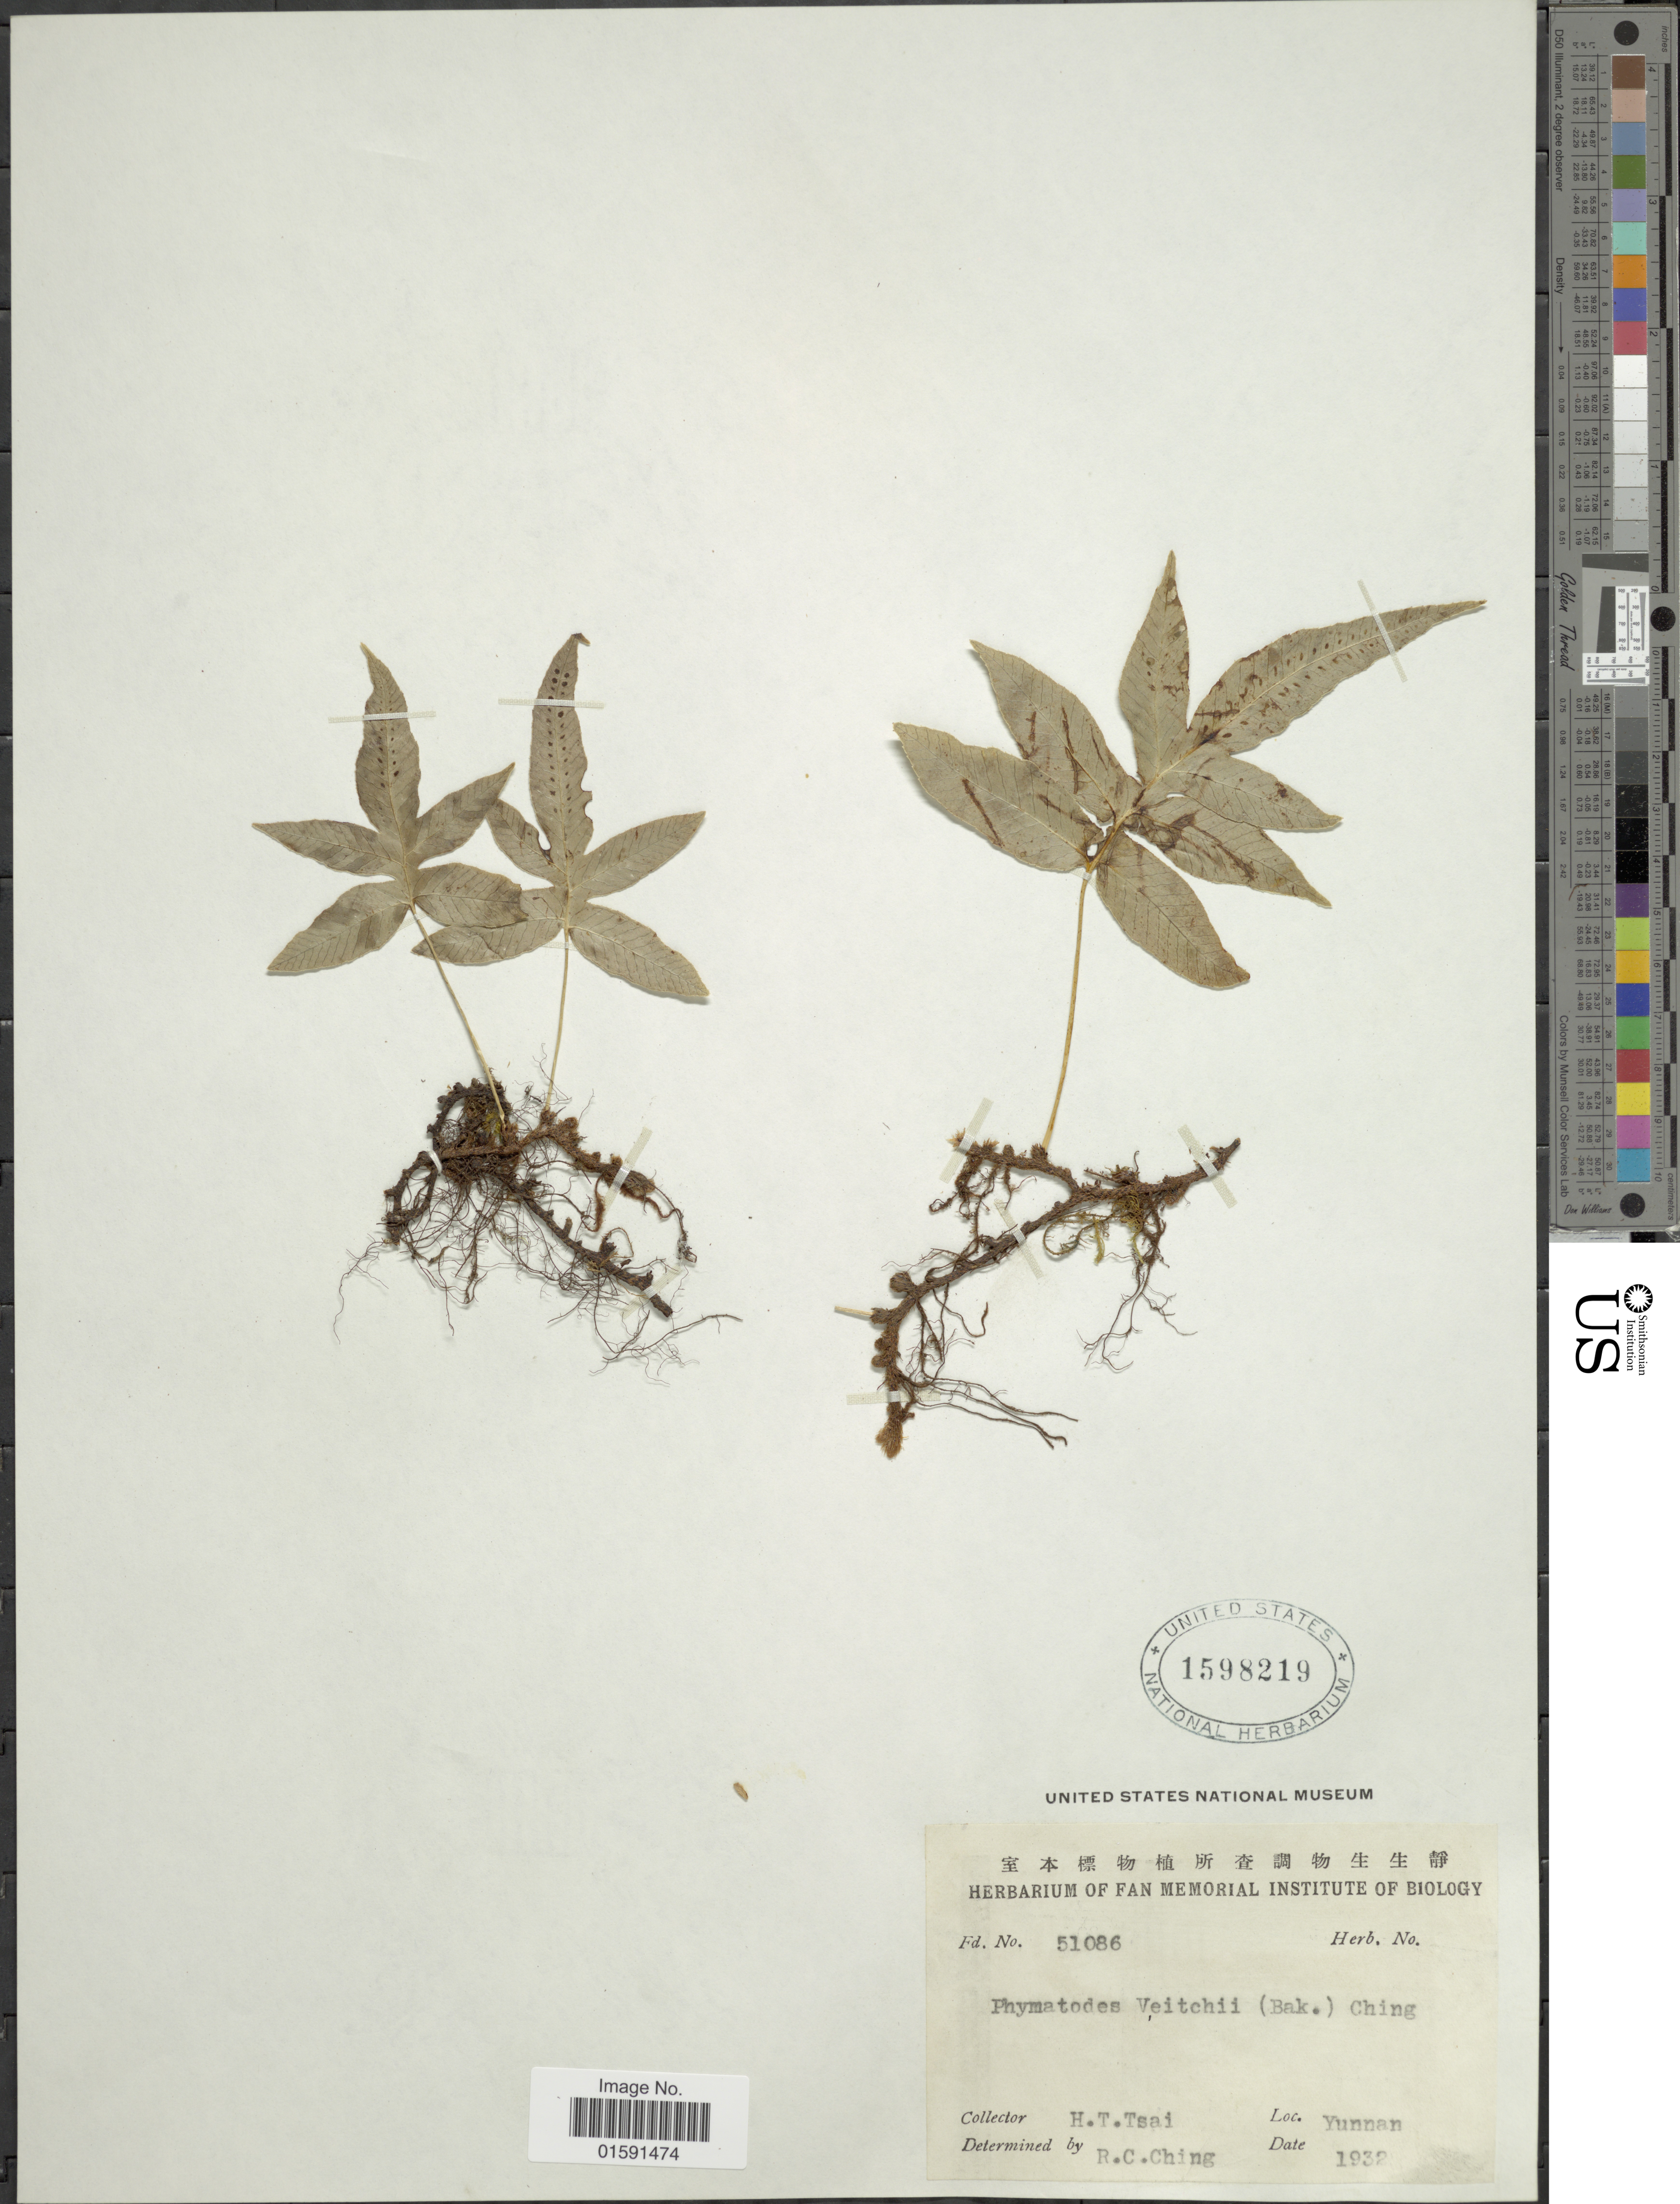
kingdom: Plantae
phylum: Tracheophyta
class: Polypodiopsida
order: Polypodiales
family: Polypodiaceae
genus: Selliguea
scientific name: Selliguea veitchii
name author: (Baker) H. Ohashi & K. Ohashi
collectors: H. Tsai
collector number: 51086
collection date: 1932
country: China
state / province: Yunnan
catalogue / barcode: US 1598219